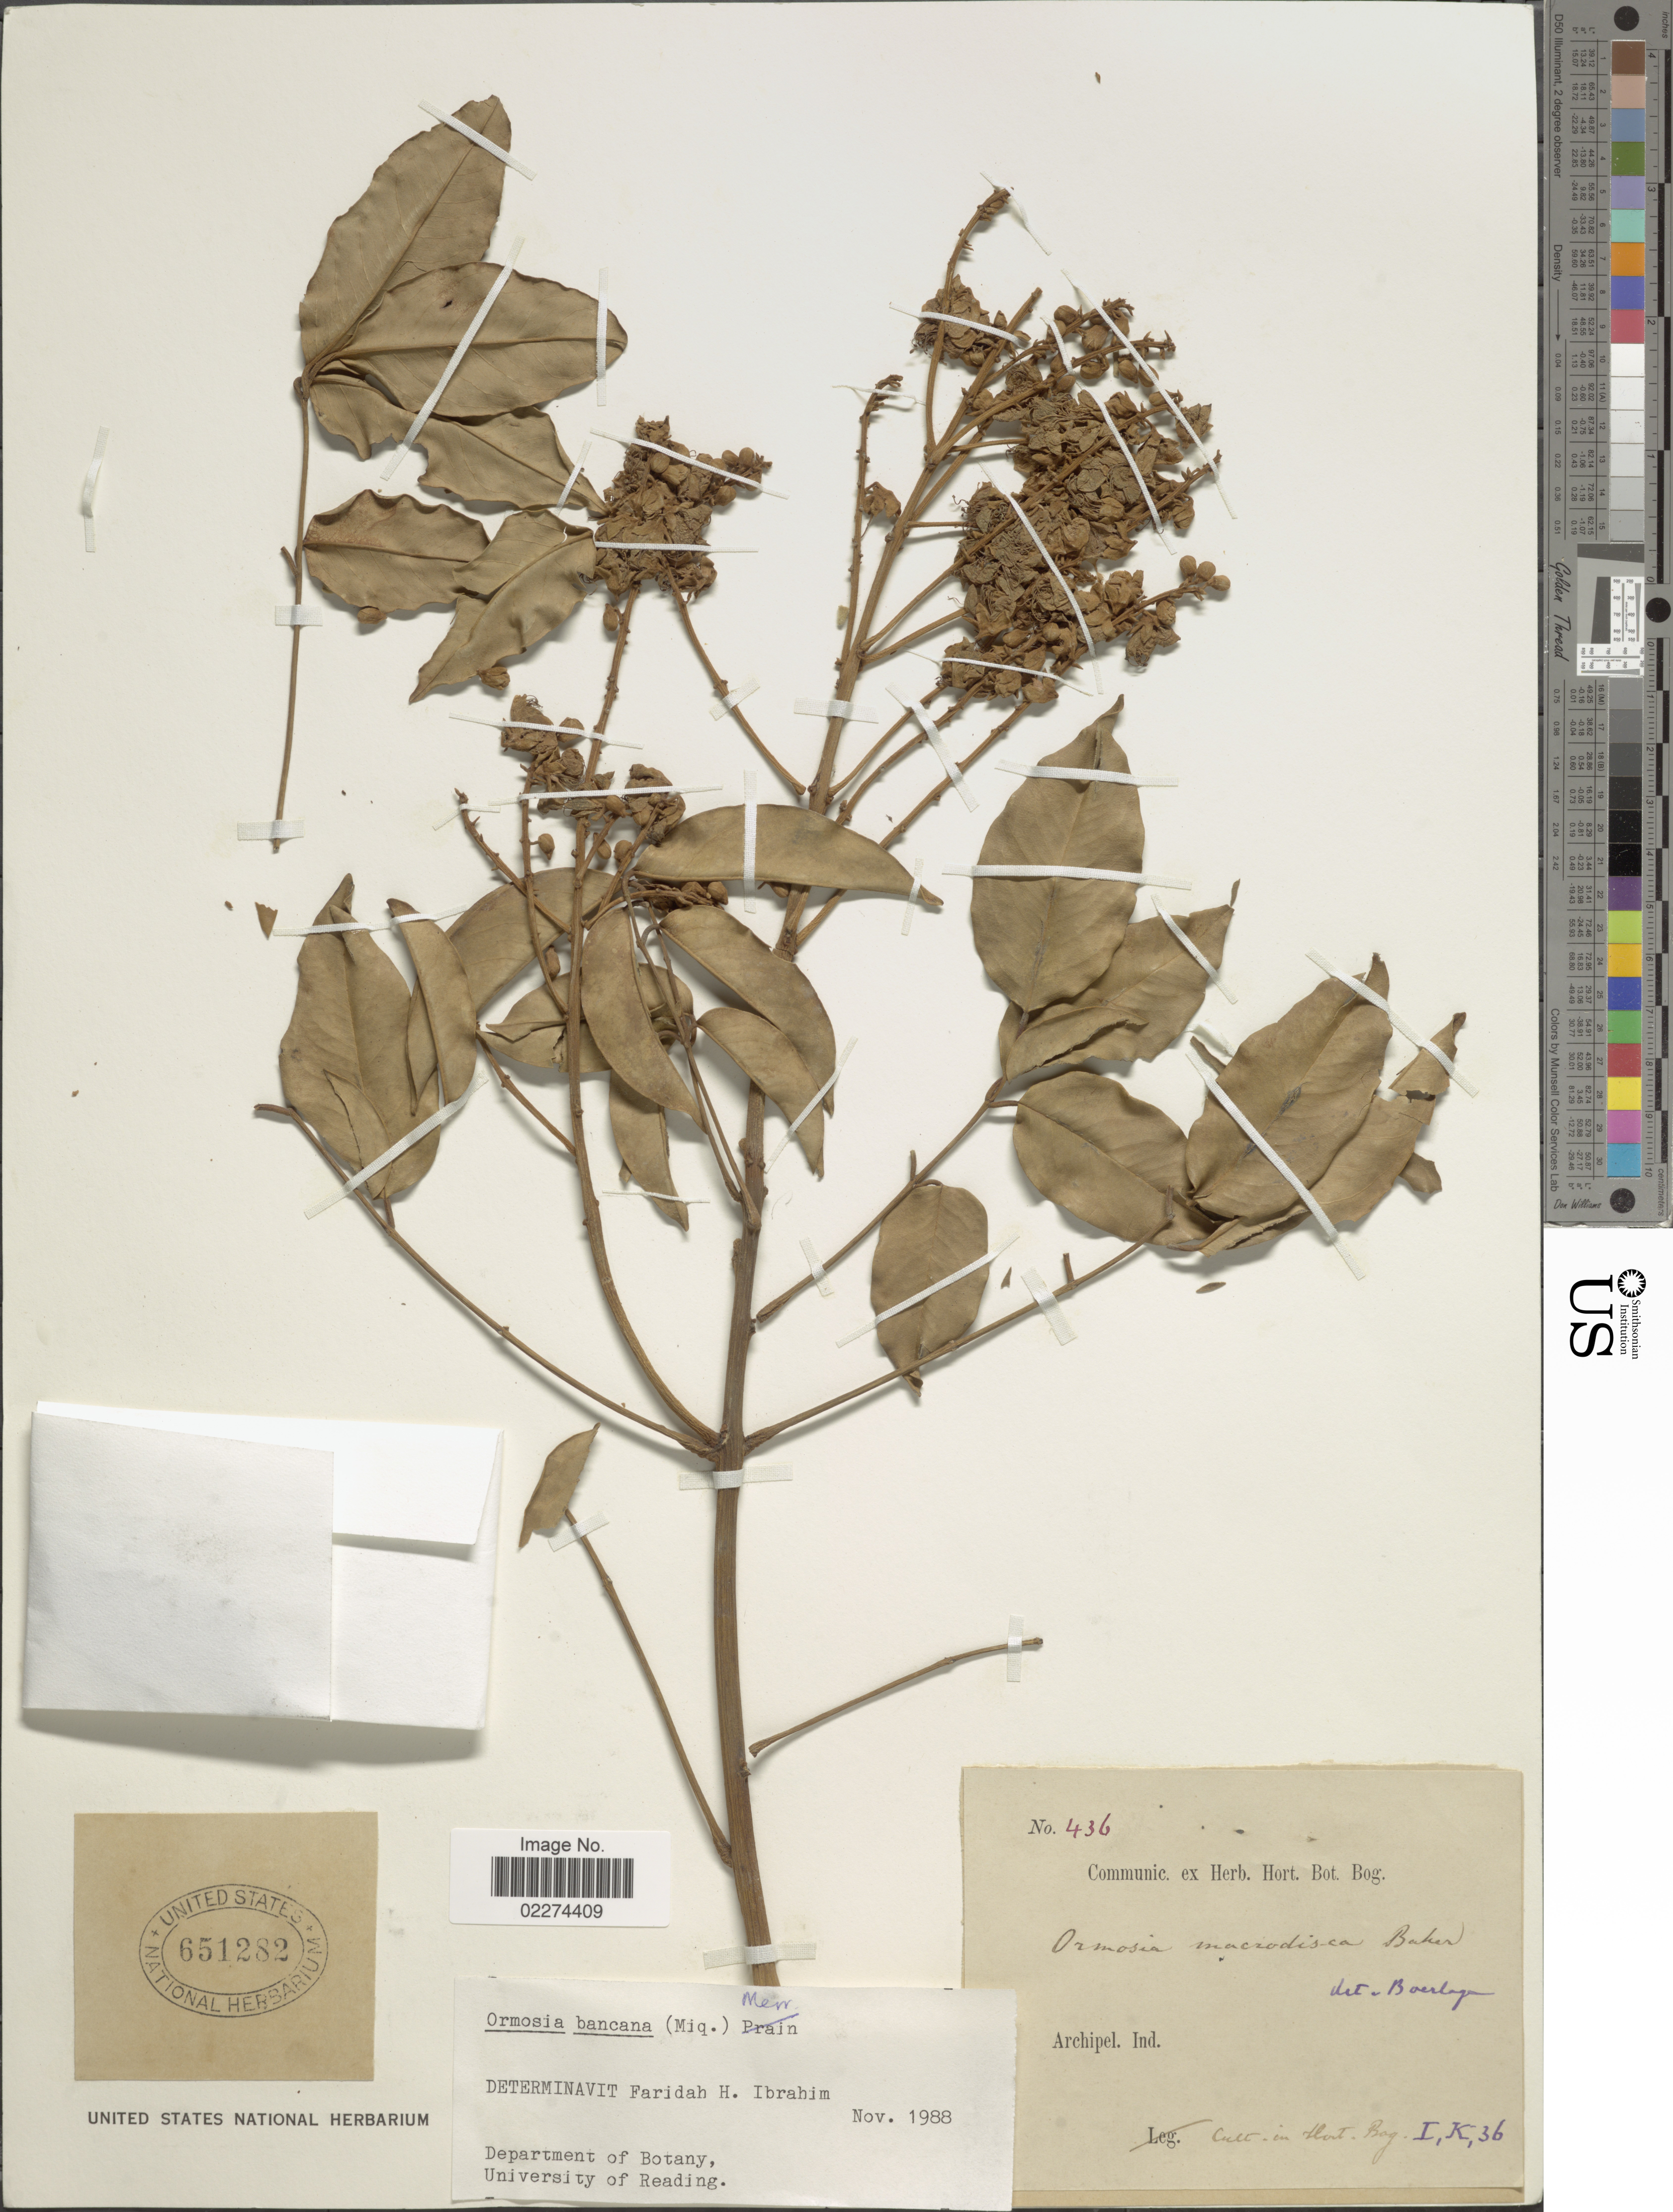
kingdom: Plantae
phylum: Tracheophyta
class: Magnoliopsida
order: Fabales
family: Fabaceae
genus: Ormosia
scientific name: Ormosia bancana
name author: Prain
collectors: Cult. In Hort. Bog.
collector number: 436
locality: Archipel, Ind.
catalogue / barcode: US 651282